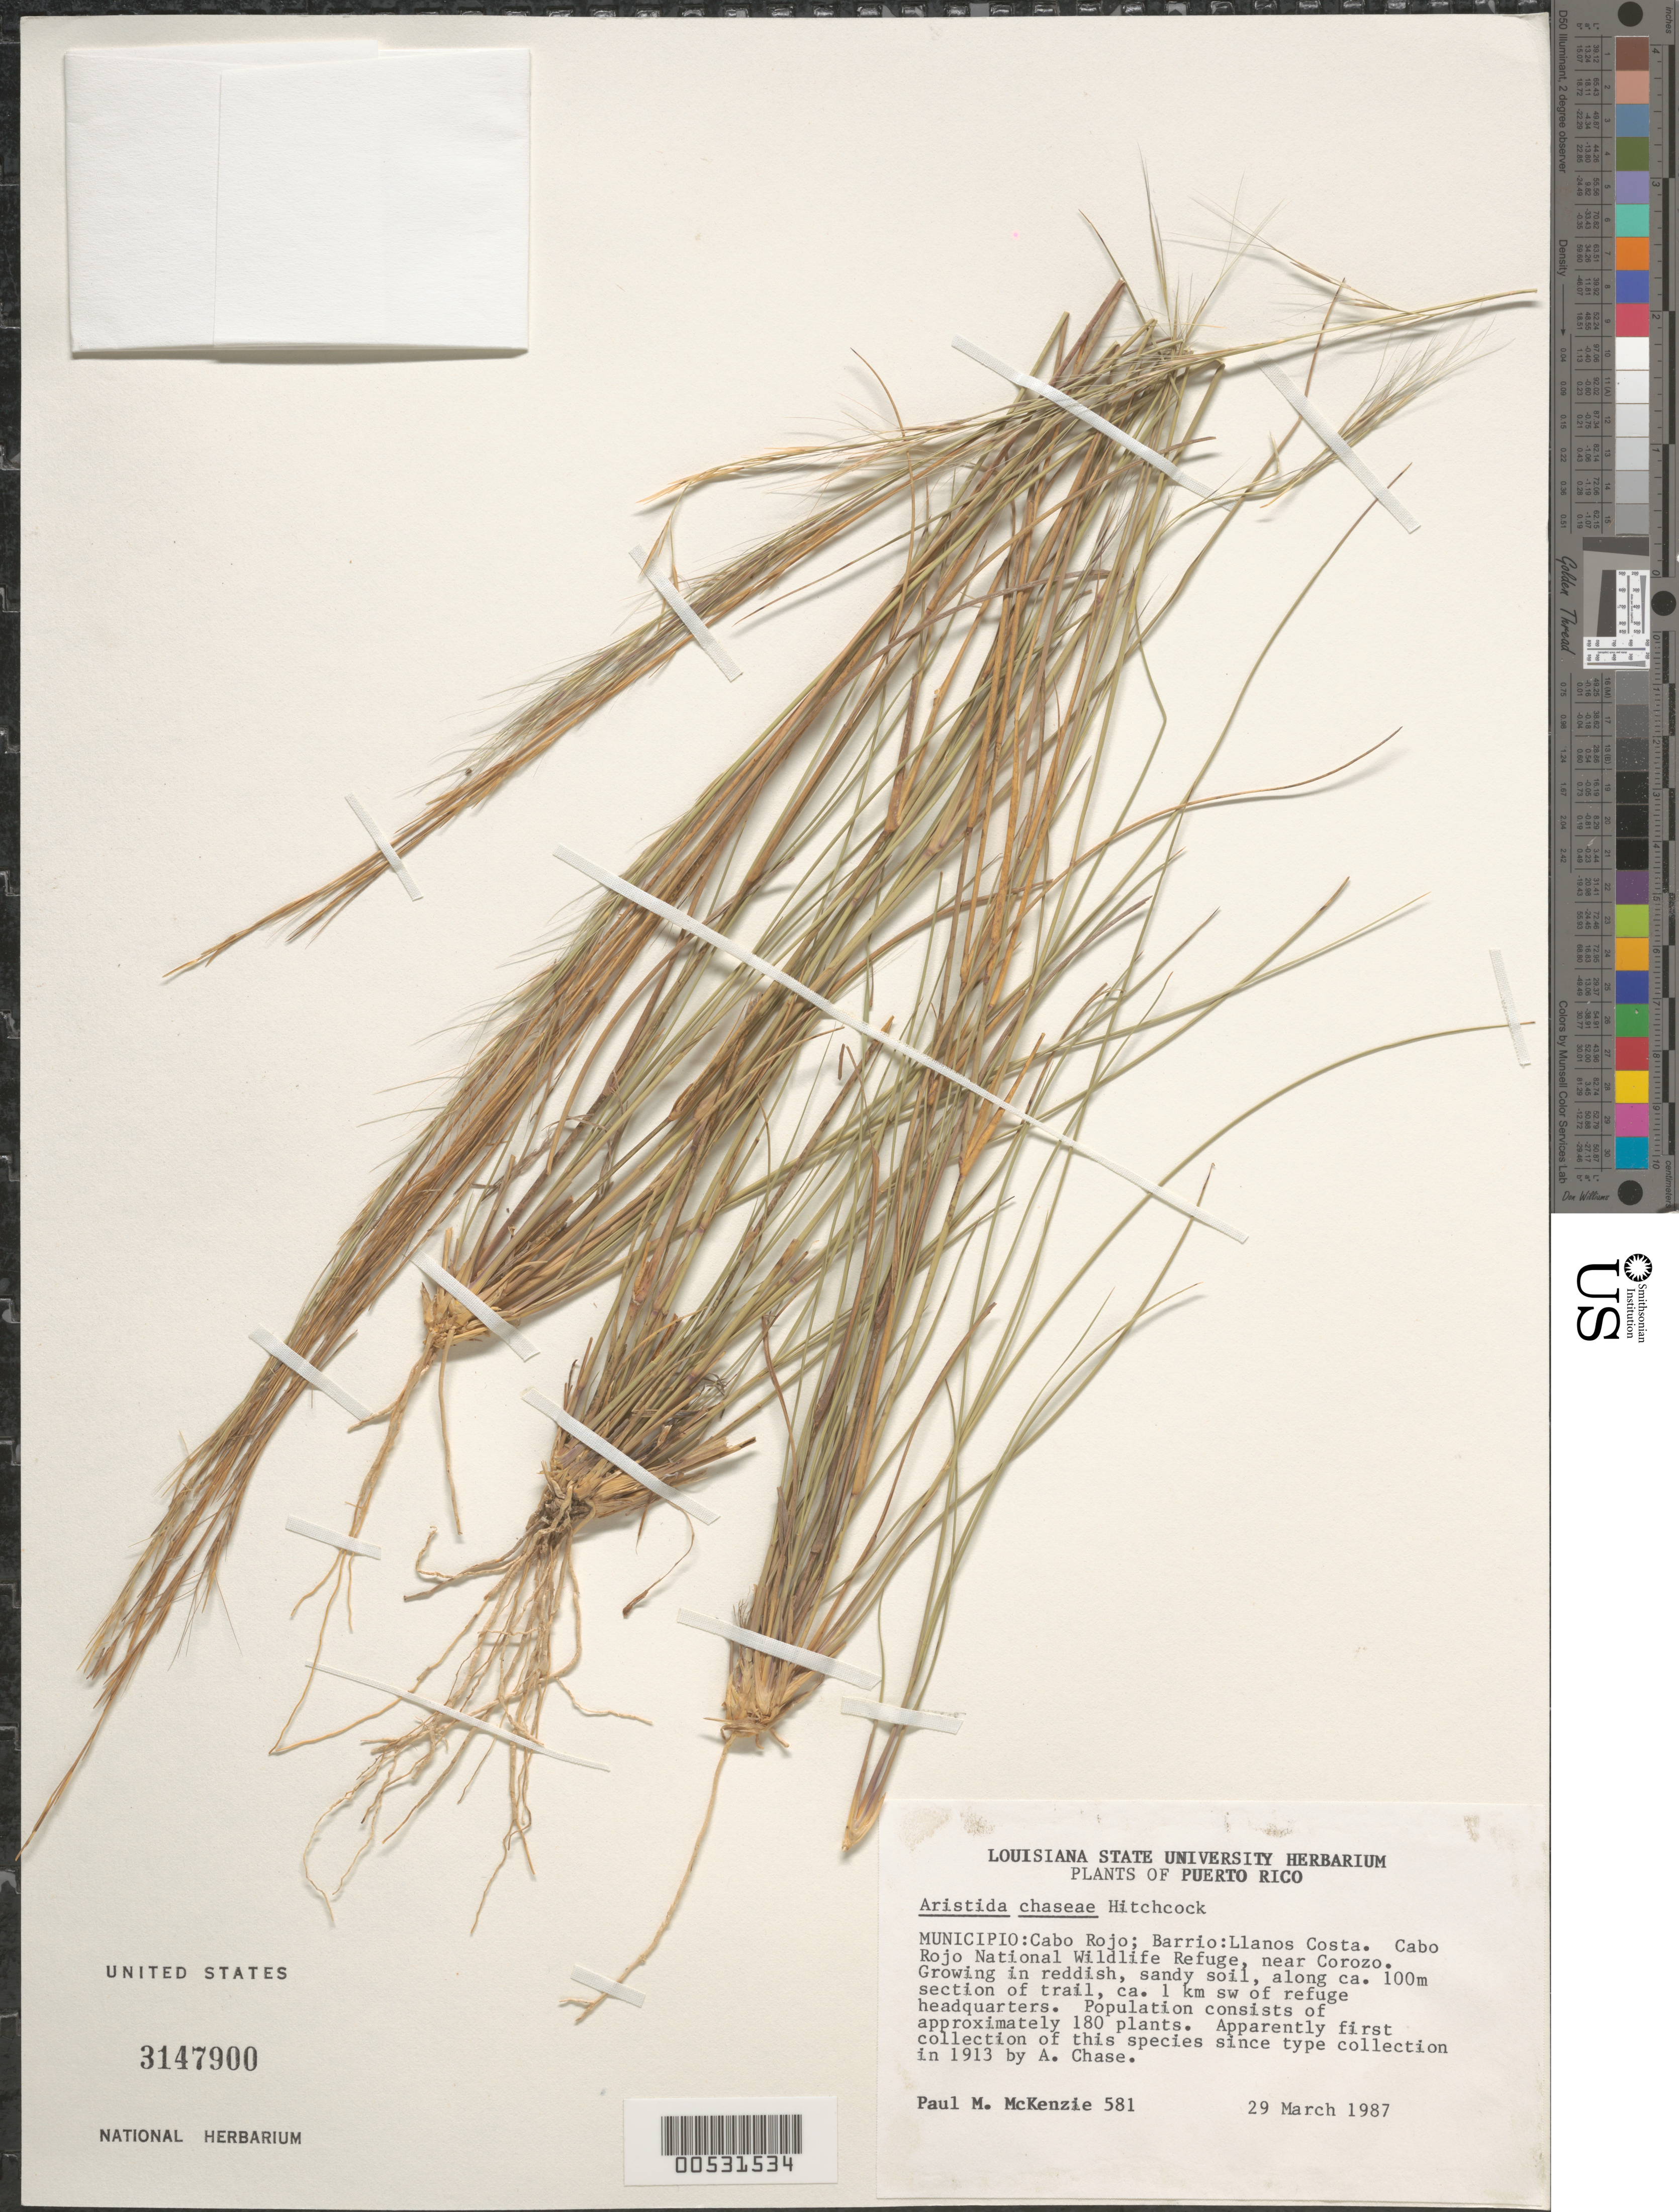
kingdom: Plantae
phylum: Tracheophyta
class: Liliopsida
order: Poales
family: Poaceae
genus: Aristida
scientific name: Aristida chaseae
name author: Hitchc.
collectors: P. McKenzie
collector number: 581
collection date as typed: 29 Mar 1987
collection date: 1987-03-29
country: Puerto Rico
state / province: Cabo Rojo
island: Greater Antilles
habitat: Growing in reddish, sandy soil, along ca. 100m section of trail, ca. 1 km sw of refuge headquarters.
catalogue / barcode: US 3147900